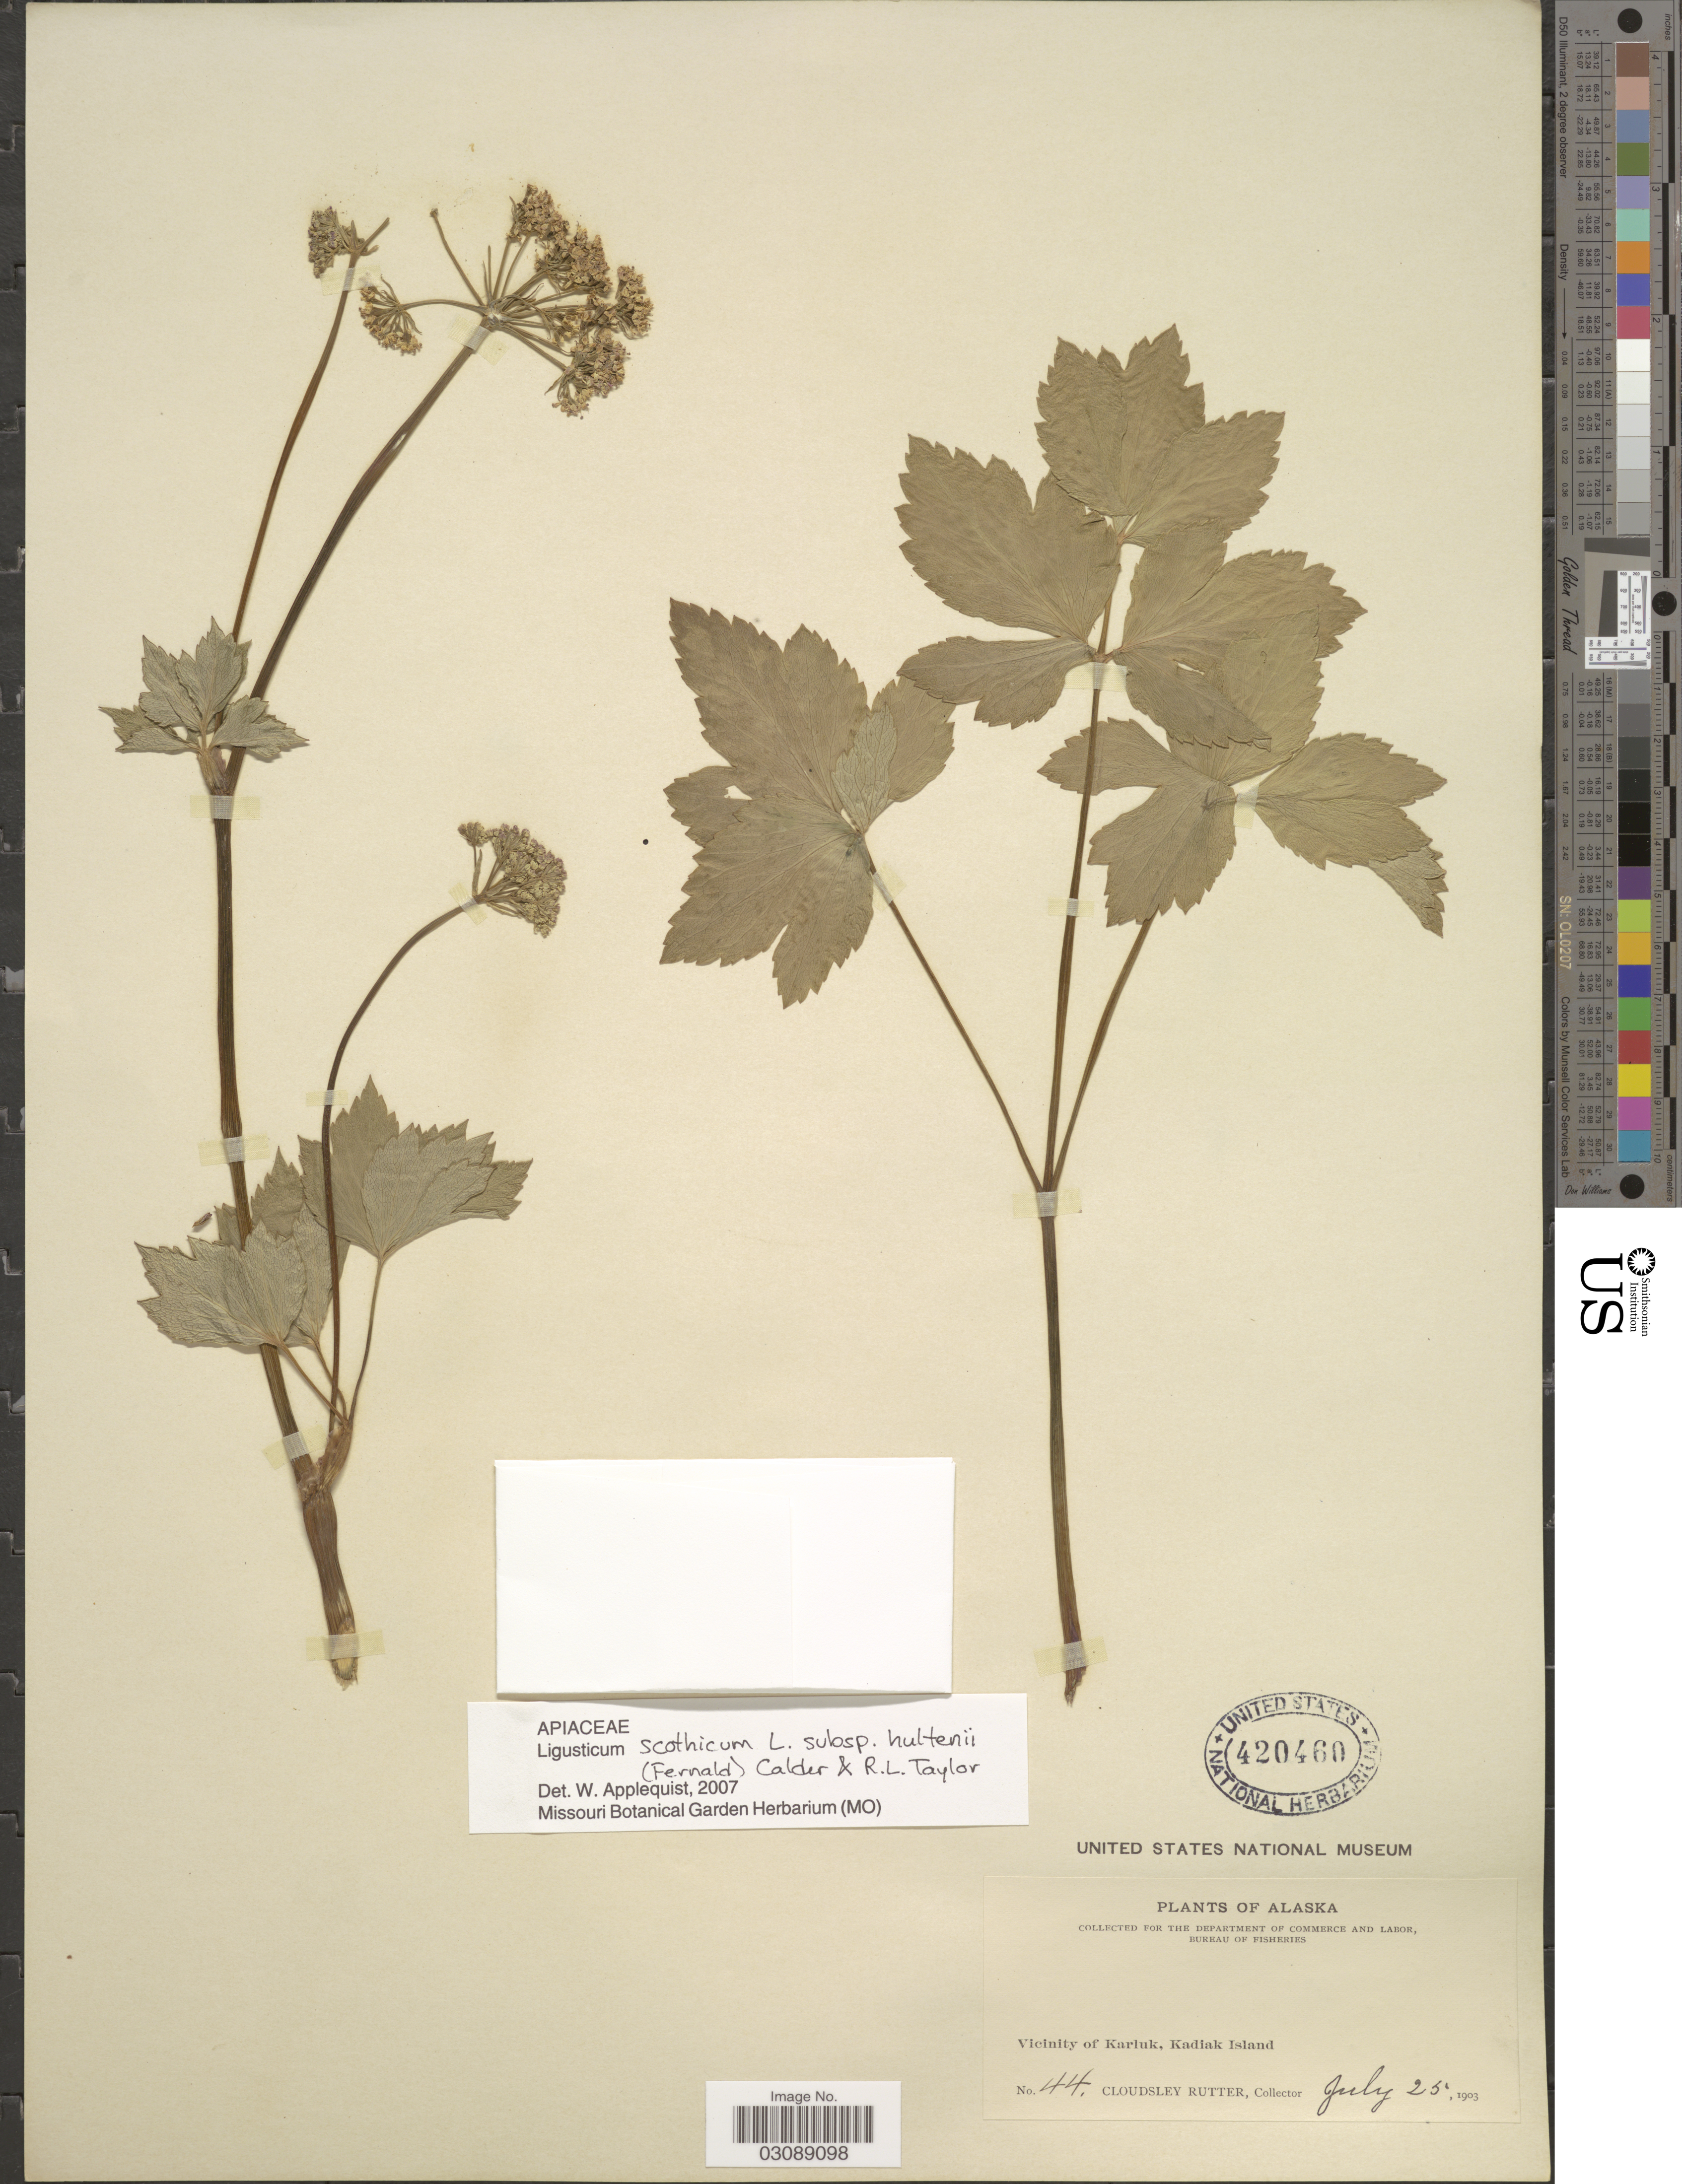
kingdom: Plantae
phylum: Tracheophyta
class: Magnoliopsida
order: Apiales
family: Apiaceae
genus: Ligusticum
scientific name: Ligusticum scoticum subsp. hultenii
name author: (Fernald) Calder & Roy L. Taylor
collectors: C. Rutter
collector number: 44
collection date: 1903-07-25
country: United States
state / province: Alaska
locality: Vicinity of Karluk, Kadiak Island.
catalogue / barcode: US 420460